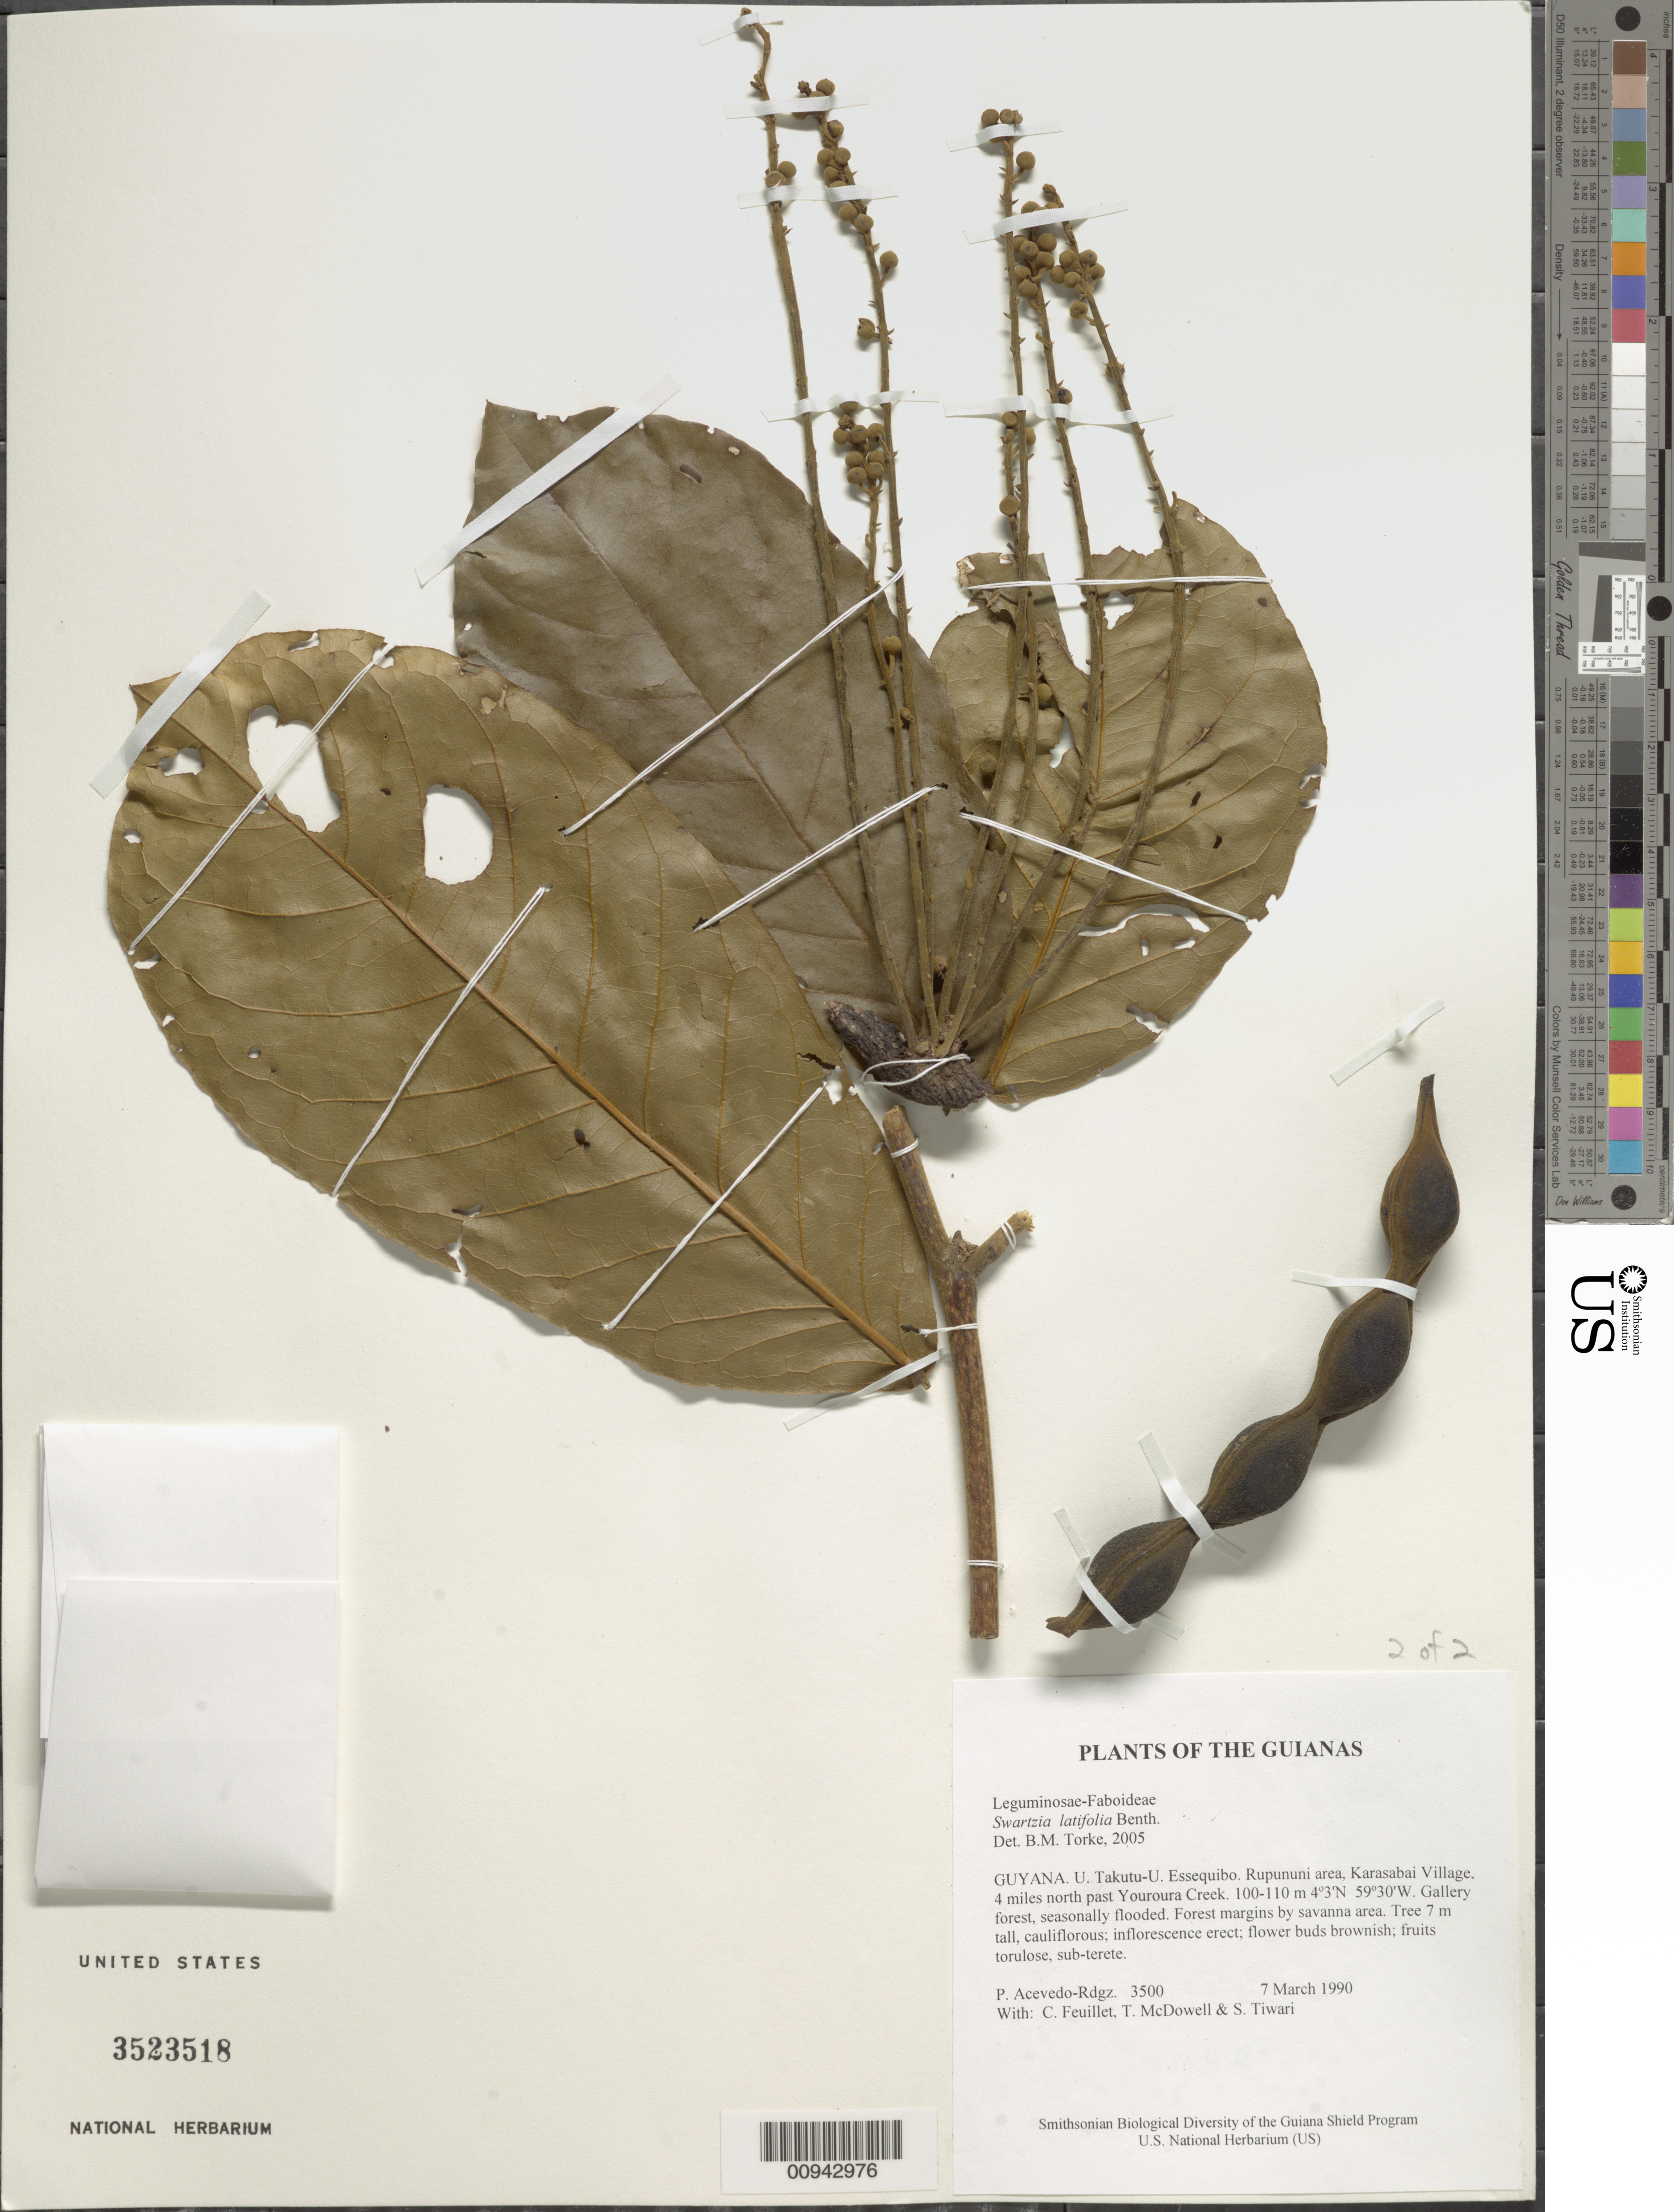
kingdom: Plantae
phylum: Tracheophyta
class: Magnoliopsida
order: Fabales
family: Fabaceae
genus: Swartzia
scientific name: Swartzia latifolia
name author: Benth.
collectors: P. Acevedo-Rodr., C. Feuillet, T. McDowell & S. Tiwari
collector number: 3500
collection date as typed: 07 Mar 1990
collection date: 1990-03-07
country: Guyana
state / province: U. Takutu-U. Essequibo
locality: Rupununi area, Karasabai Village, 4 miles north past Youroura Creek.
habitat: Gallery forest, seasonally flooded. Forest margins by savanna area.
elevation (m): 100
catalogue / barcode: US 3523518